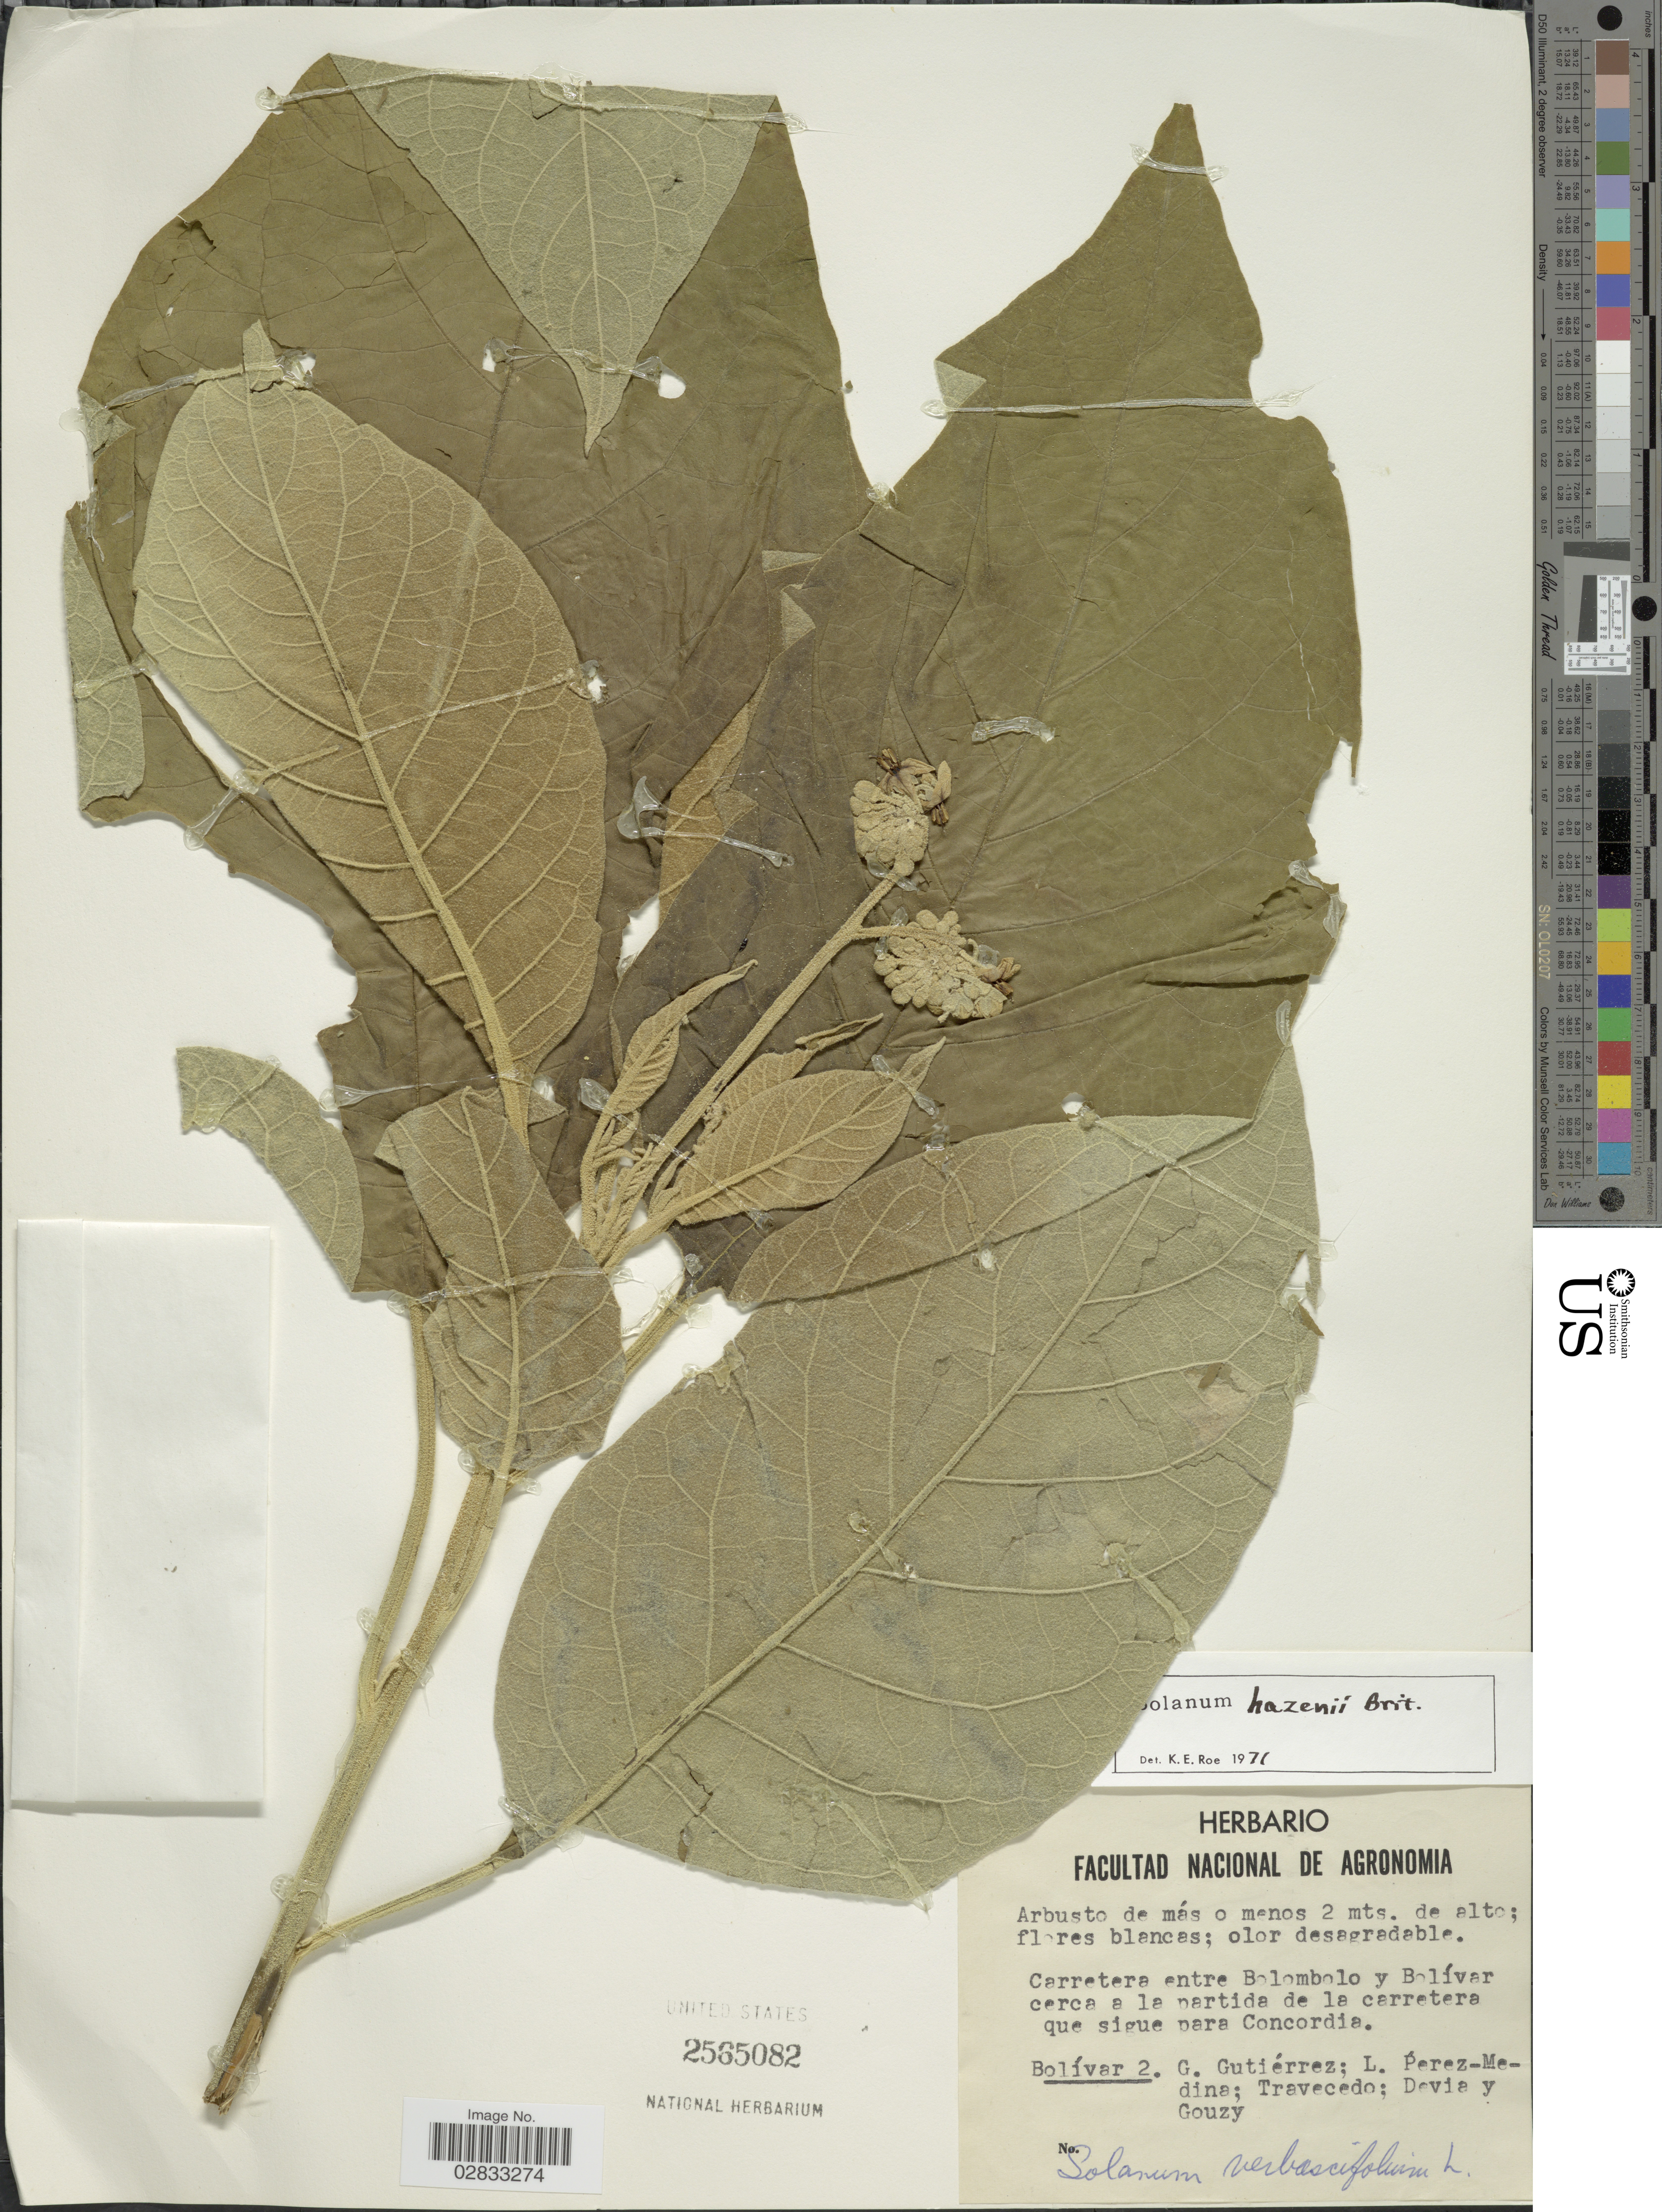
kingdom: Plantae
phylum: Tracheophyta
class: Magnoliopsida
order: Solanales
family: Solanaceae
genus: Solanum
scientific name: Solanum hazenii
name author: Britton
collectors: G. Gutiérrez, L. Pérez-Medina, Travecedo, -. Devia & -. Gouzy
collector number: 2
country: Colombia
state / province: Bolívar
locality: Carretera entre Bolombolo y Bolívar cerca a la partida de la carretera que sigue para Concordia.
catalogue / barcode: US 2565082